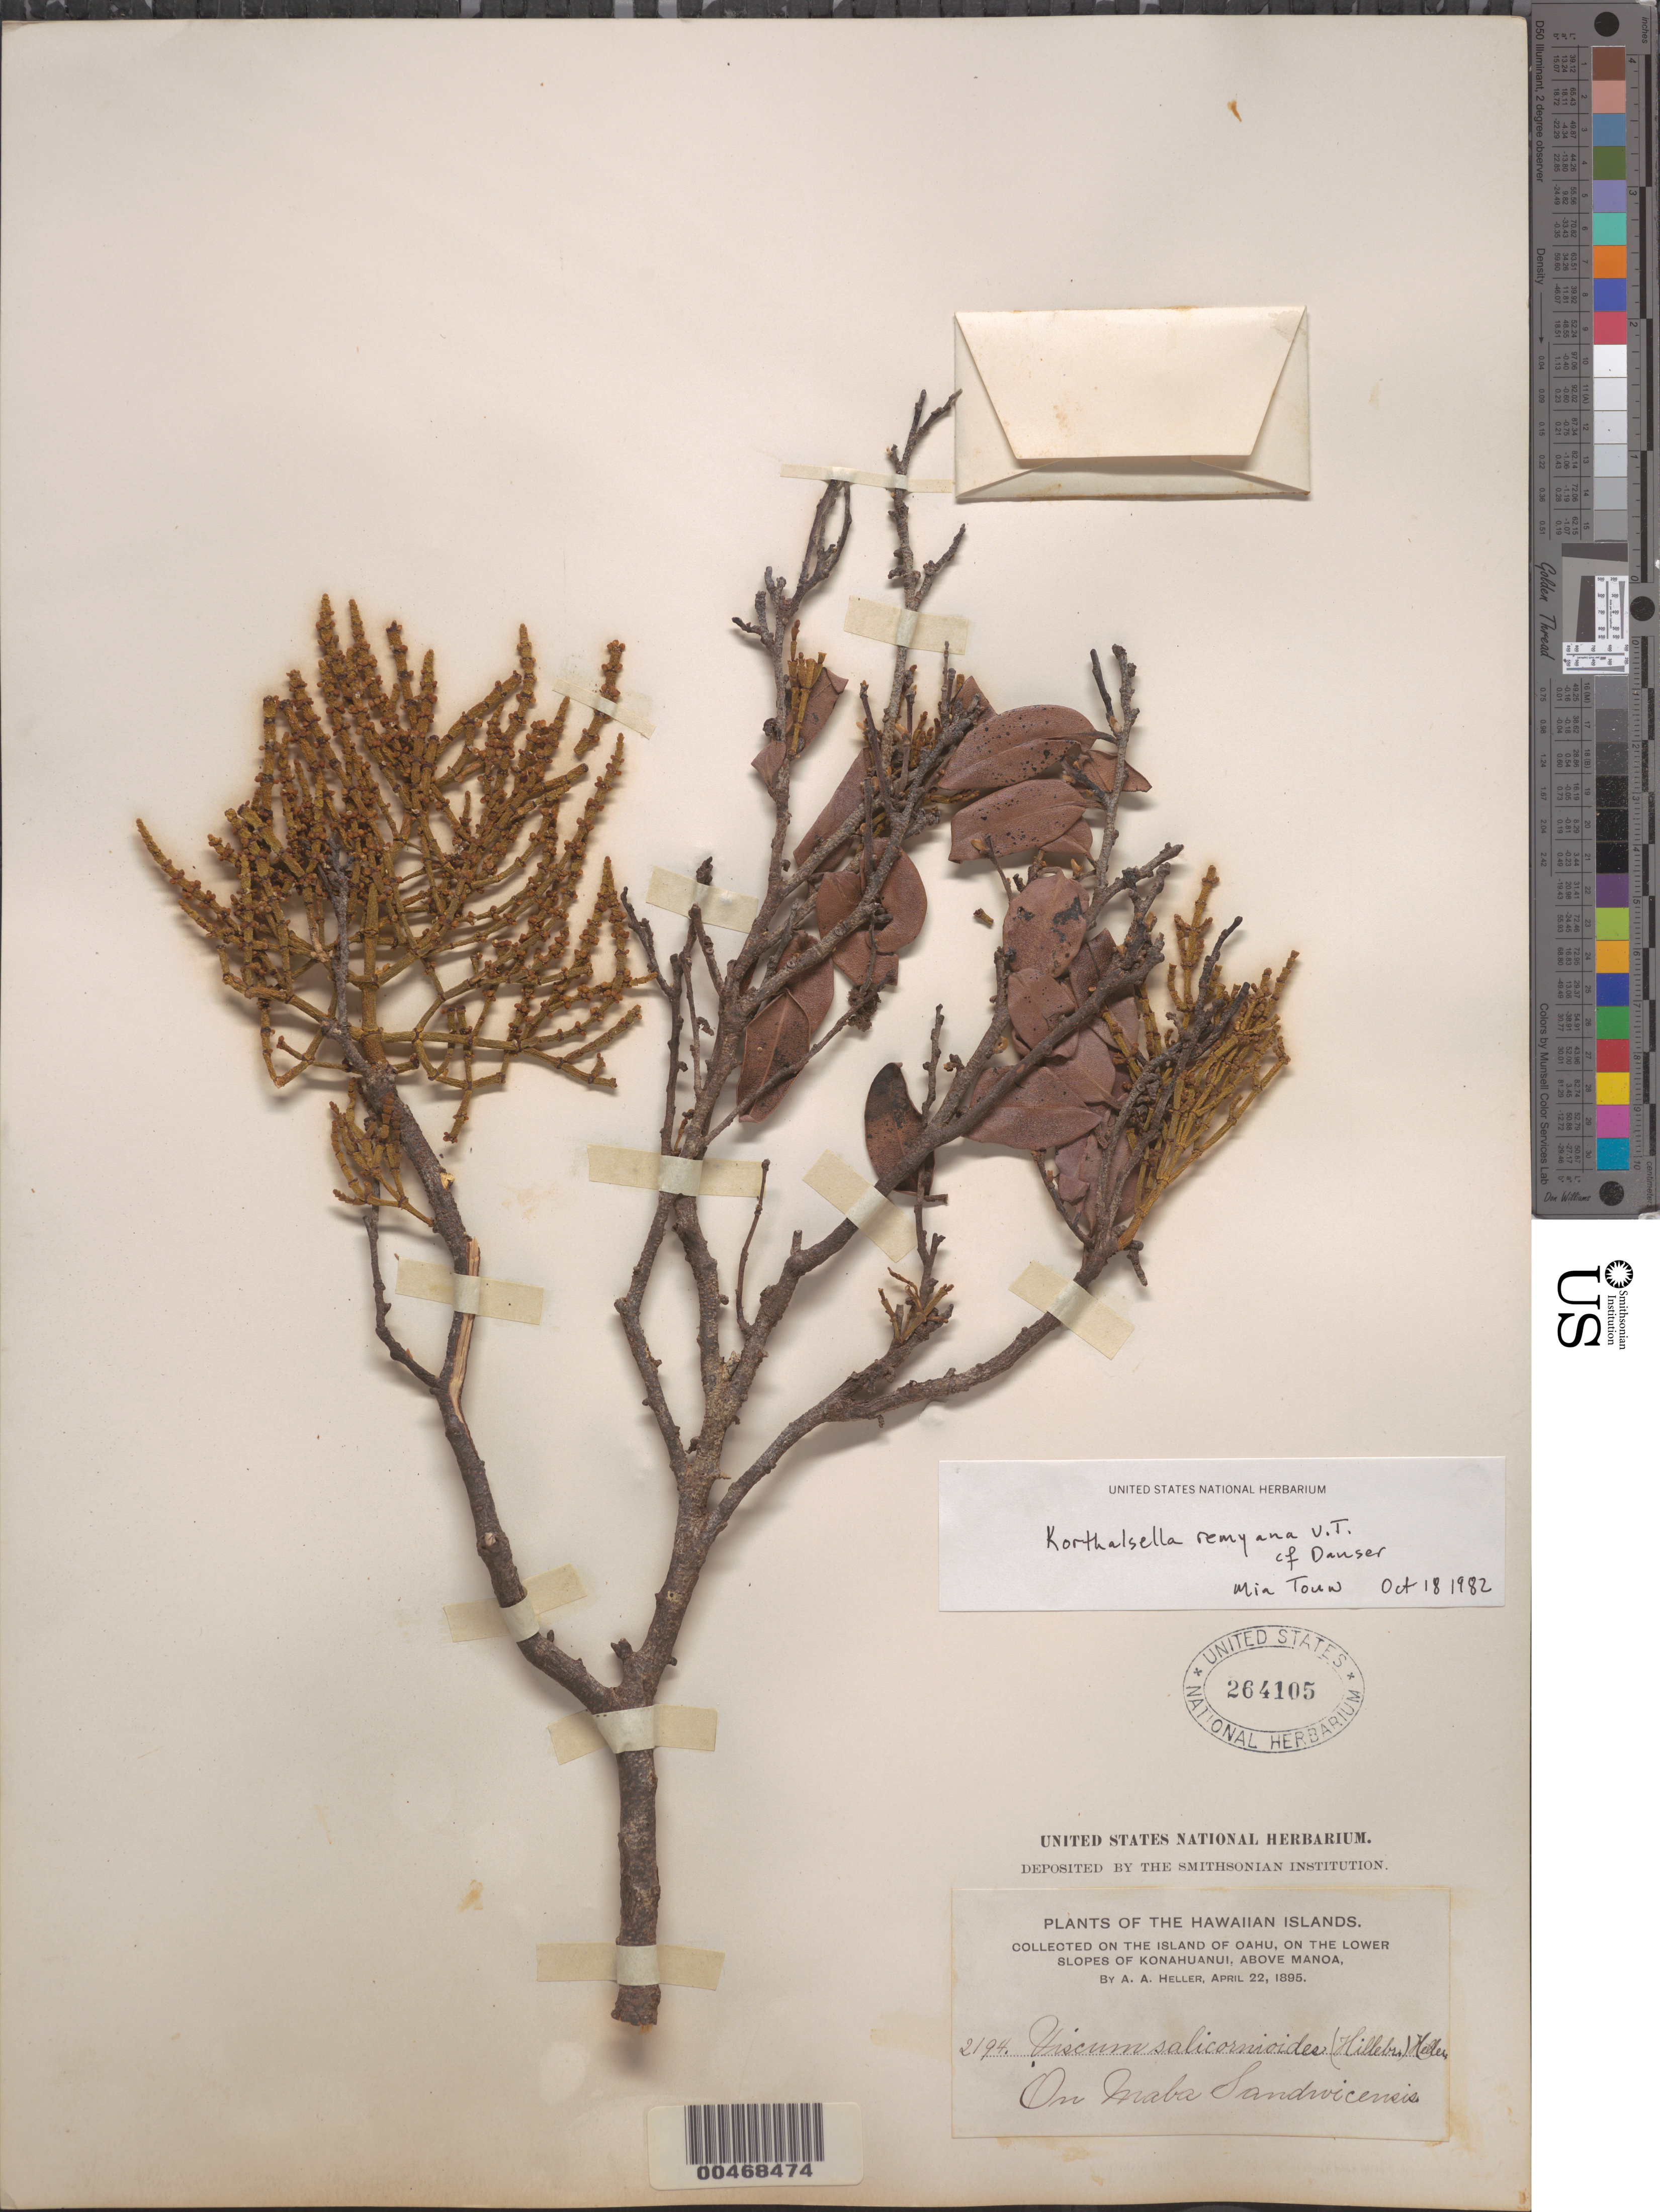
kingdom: Plantae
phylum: Tracheophyta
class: Magnoliopsida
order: Santalales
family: Viscaceae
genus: Korthalsella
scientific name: Korthalsella remyana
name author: Tiegh.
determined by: Touw, M.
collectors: A. A. Heller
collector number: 2194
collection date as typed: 22 Apr 1895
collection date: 1895-04-22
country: United States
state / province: Hawaii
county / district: Honolulu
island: Oahu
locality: On the lower slopes of Konahuanui, above Manoa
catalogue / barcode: US 264105